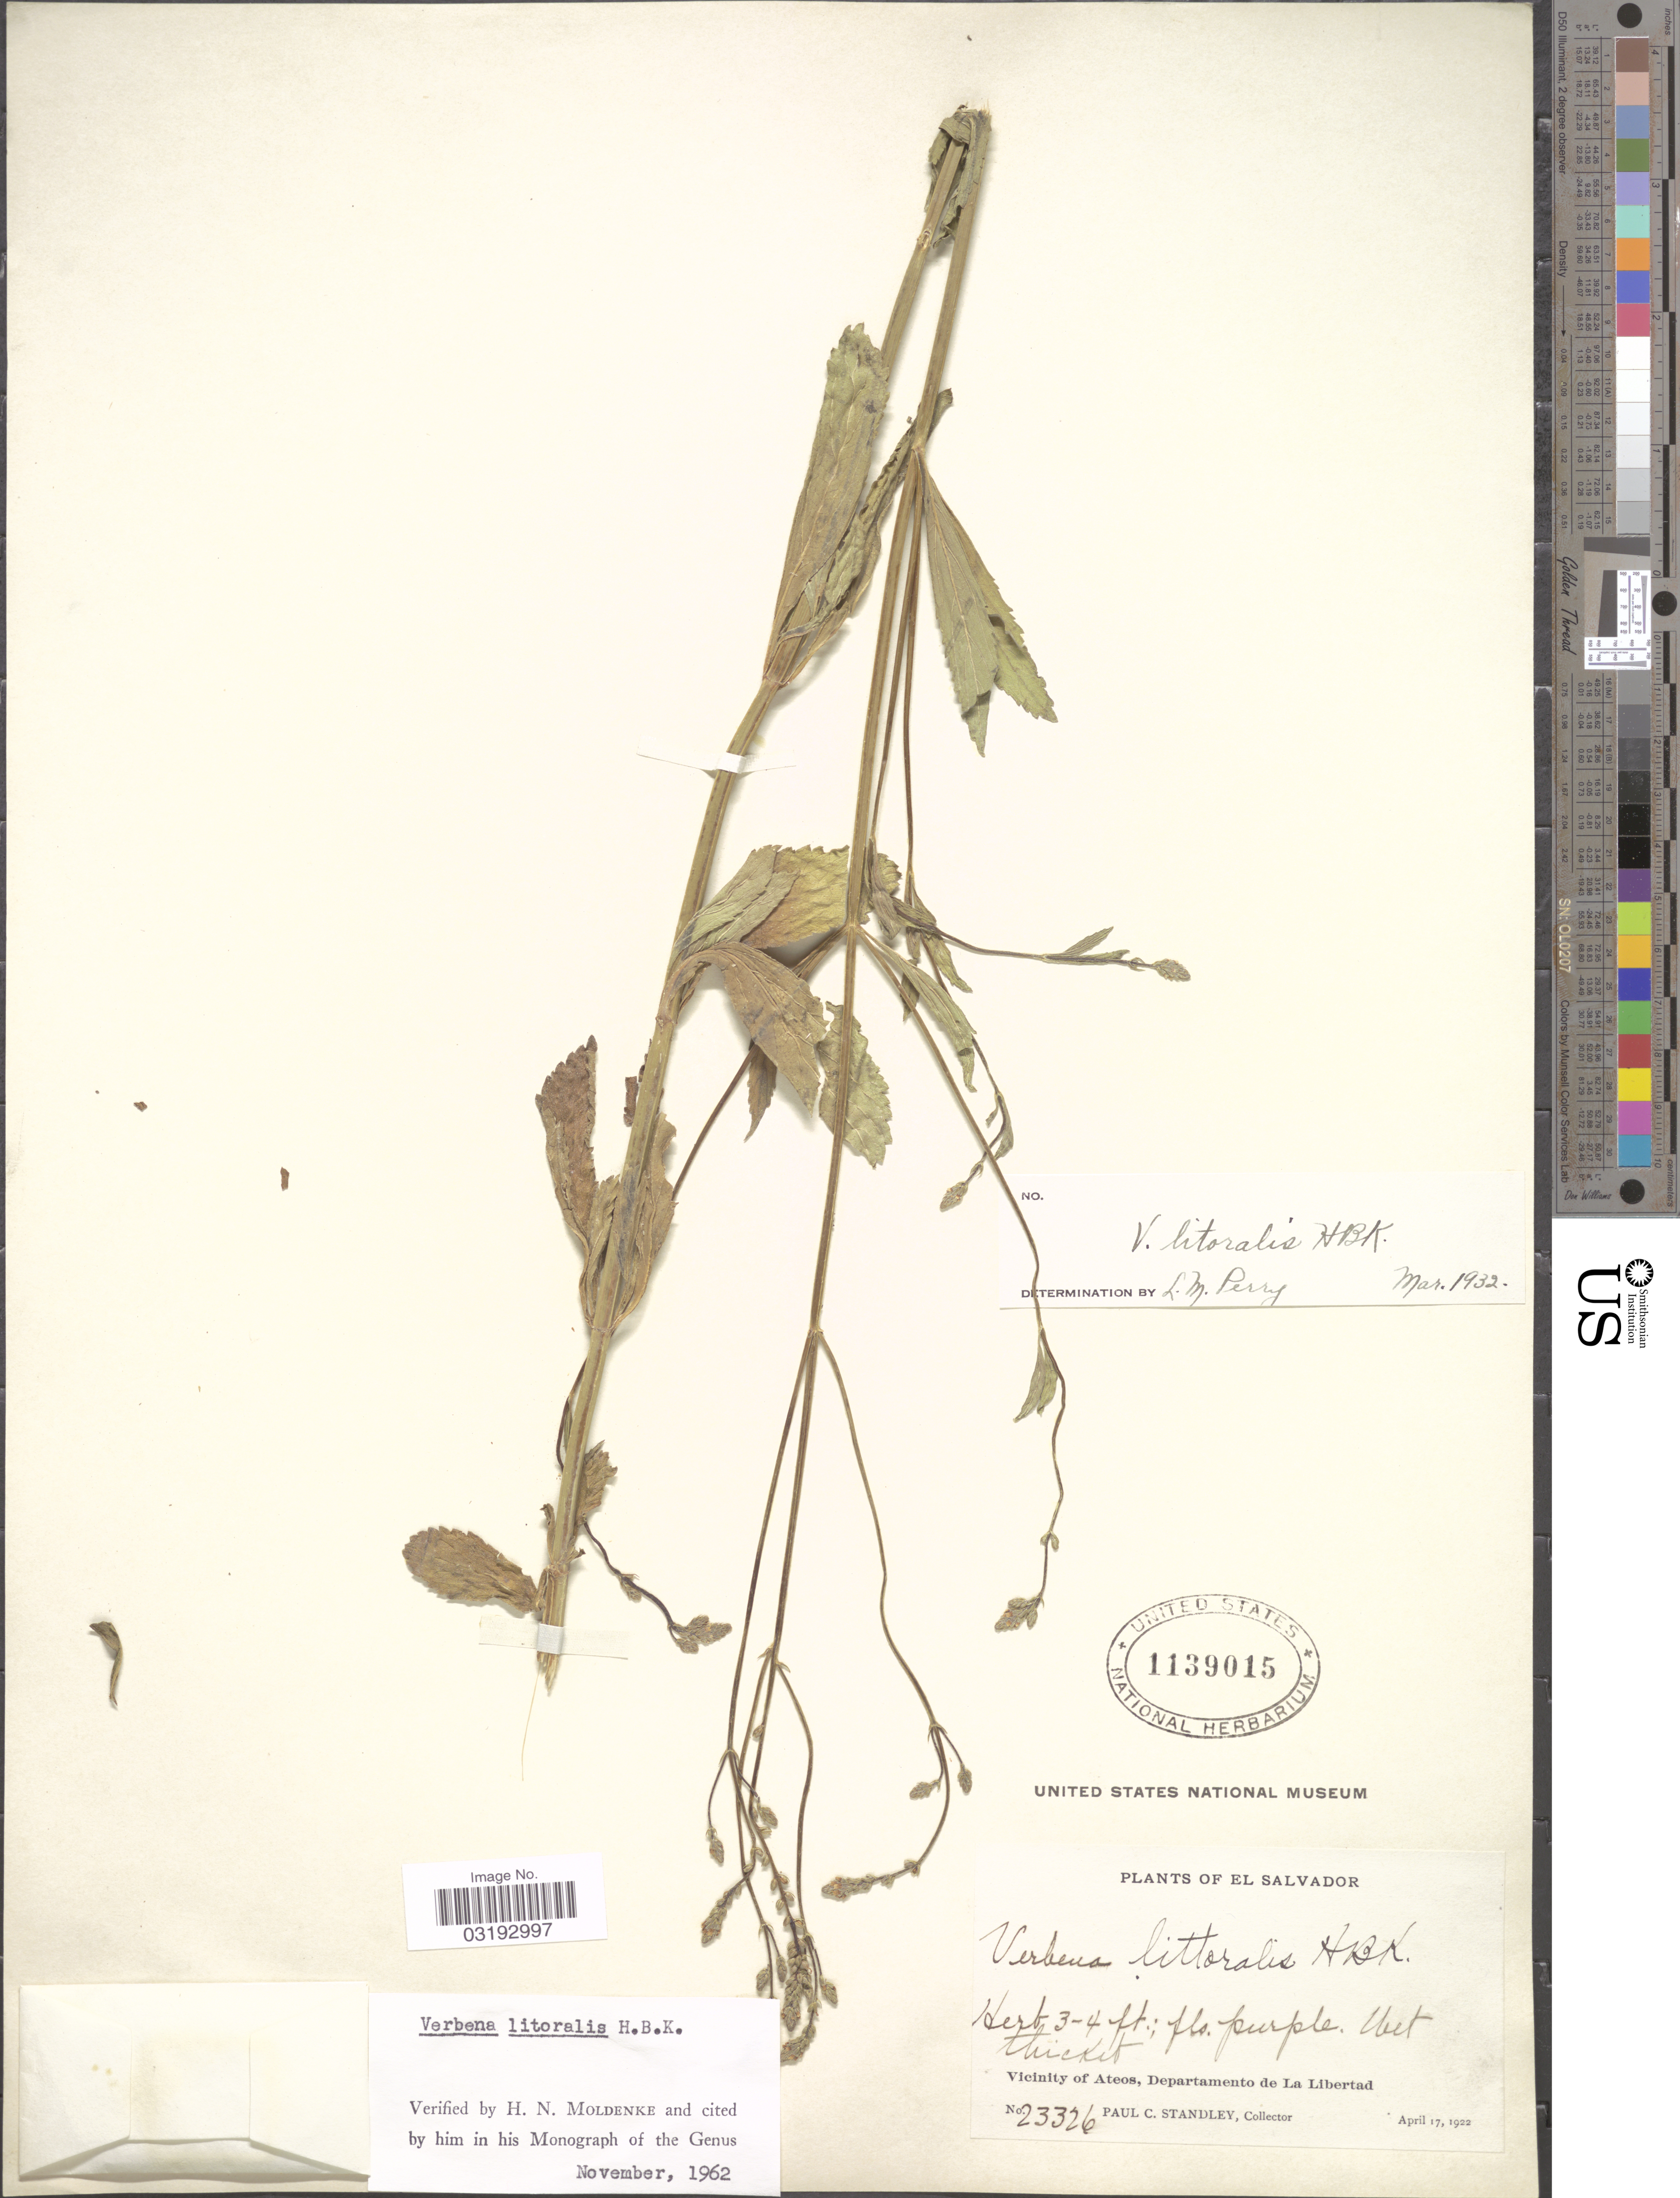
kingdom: Plantae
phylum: Tracheophyta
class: Magnoliopsida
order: Lamiales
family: Verbenaceae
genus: Verbena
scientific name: Verbena litoralis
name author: Kunth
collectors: P. C. Standley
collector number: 23326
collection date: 1922-04-17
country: El Salvador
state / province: La Libertad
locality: Vicinity of Ateos, Departamento de La Libertad.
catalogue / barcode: US 1139015